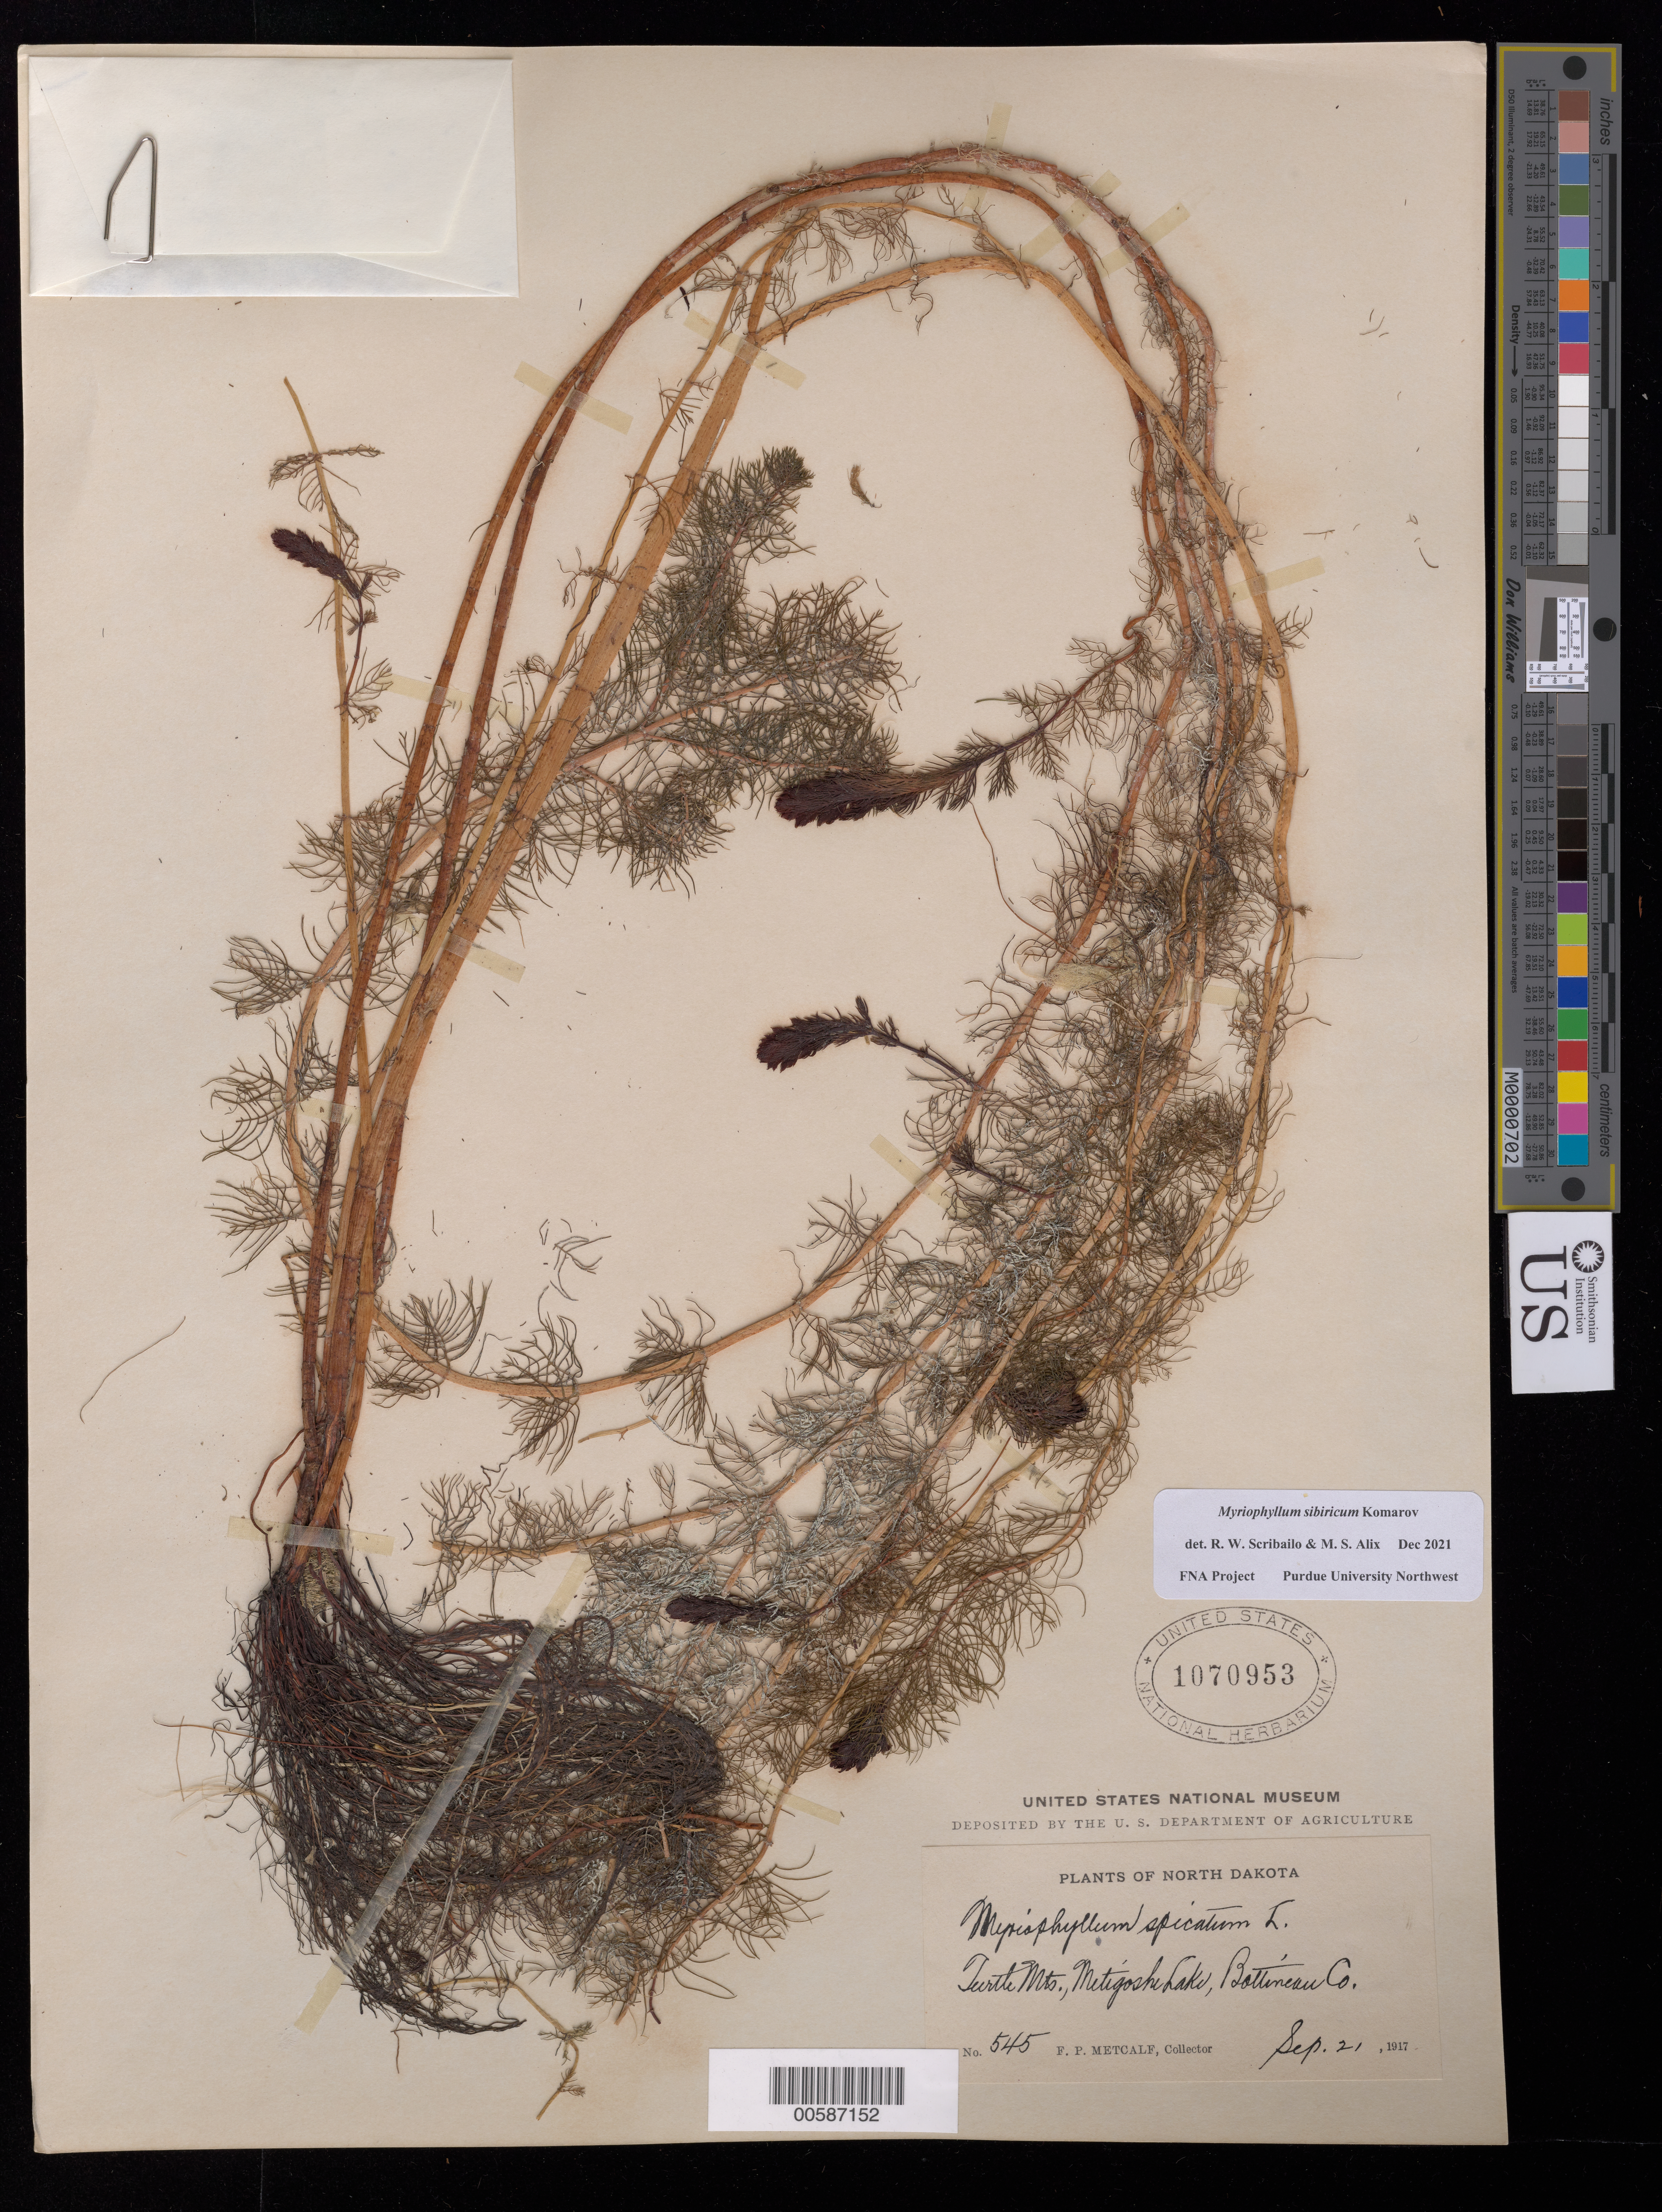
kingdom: Plantae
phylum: Tracheophyta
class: Magnoliopsida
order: Saxifragales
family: Haloragaceae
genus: Myriophyllum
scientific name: Myriophyllum sibiricum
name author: Kom.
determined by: Scribailo, R. W.; Alix, M. S.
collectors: F. P. Metcalf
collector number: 545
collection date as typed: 21 Sep 1917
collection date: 1917-09-21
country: United States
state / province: North Dakota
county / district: Bottineau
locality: Turtle Mts., Metigoshi Lake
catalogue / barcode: US 1070953